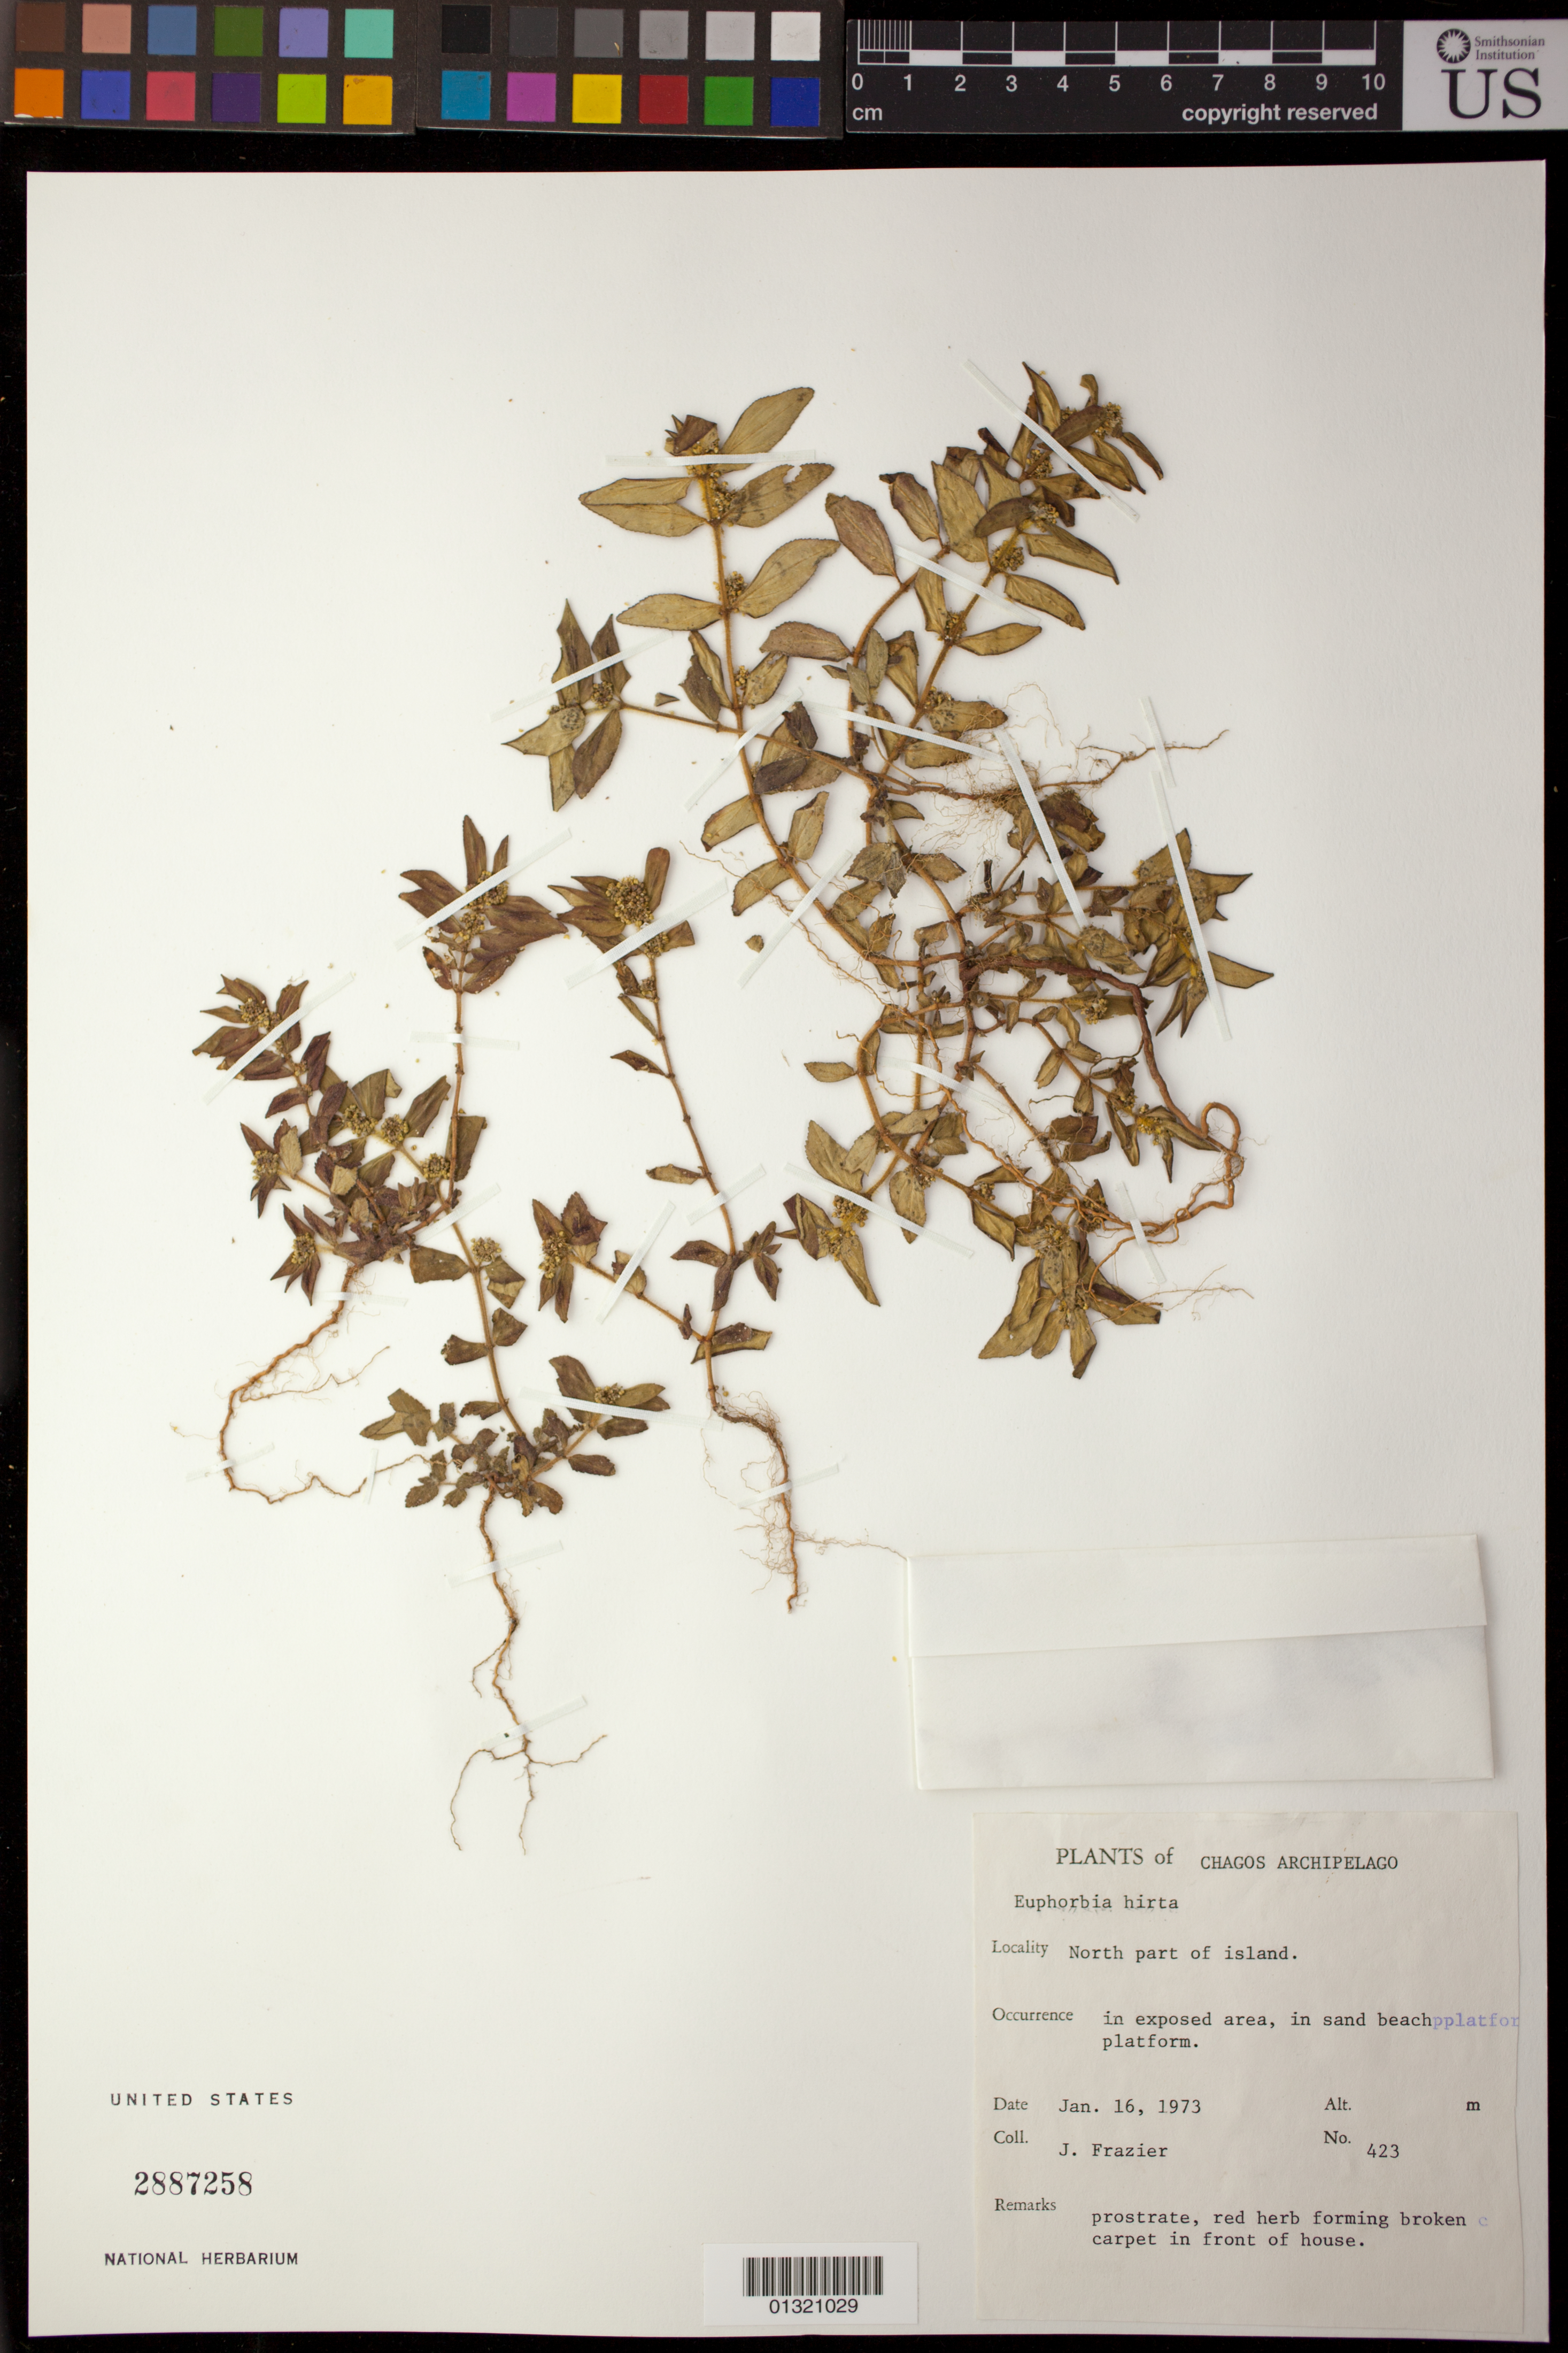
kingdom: Plantae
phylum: Tracheophyta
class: Magnoliopsida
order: Malpighiales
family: Euphorbiaceae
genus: Euphorbia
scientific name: Euphorbia hirta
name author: L.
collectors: J. Frazier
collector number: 423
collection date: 1973-01-16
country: British Indian Ocean Territory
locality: Chagos Archipelago, North part of island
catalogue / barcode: US 2887258